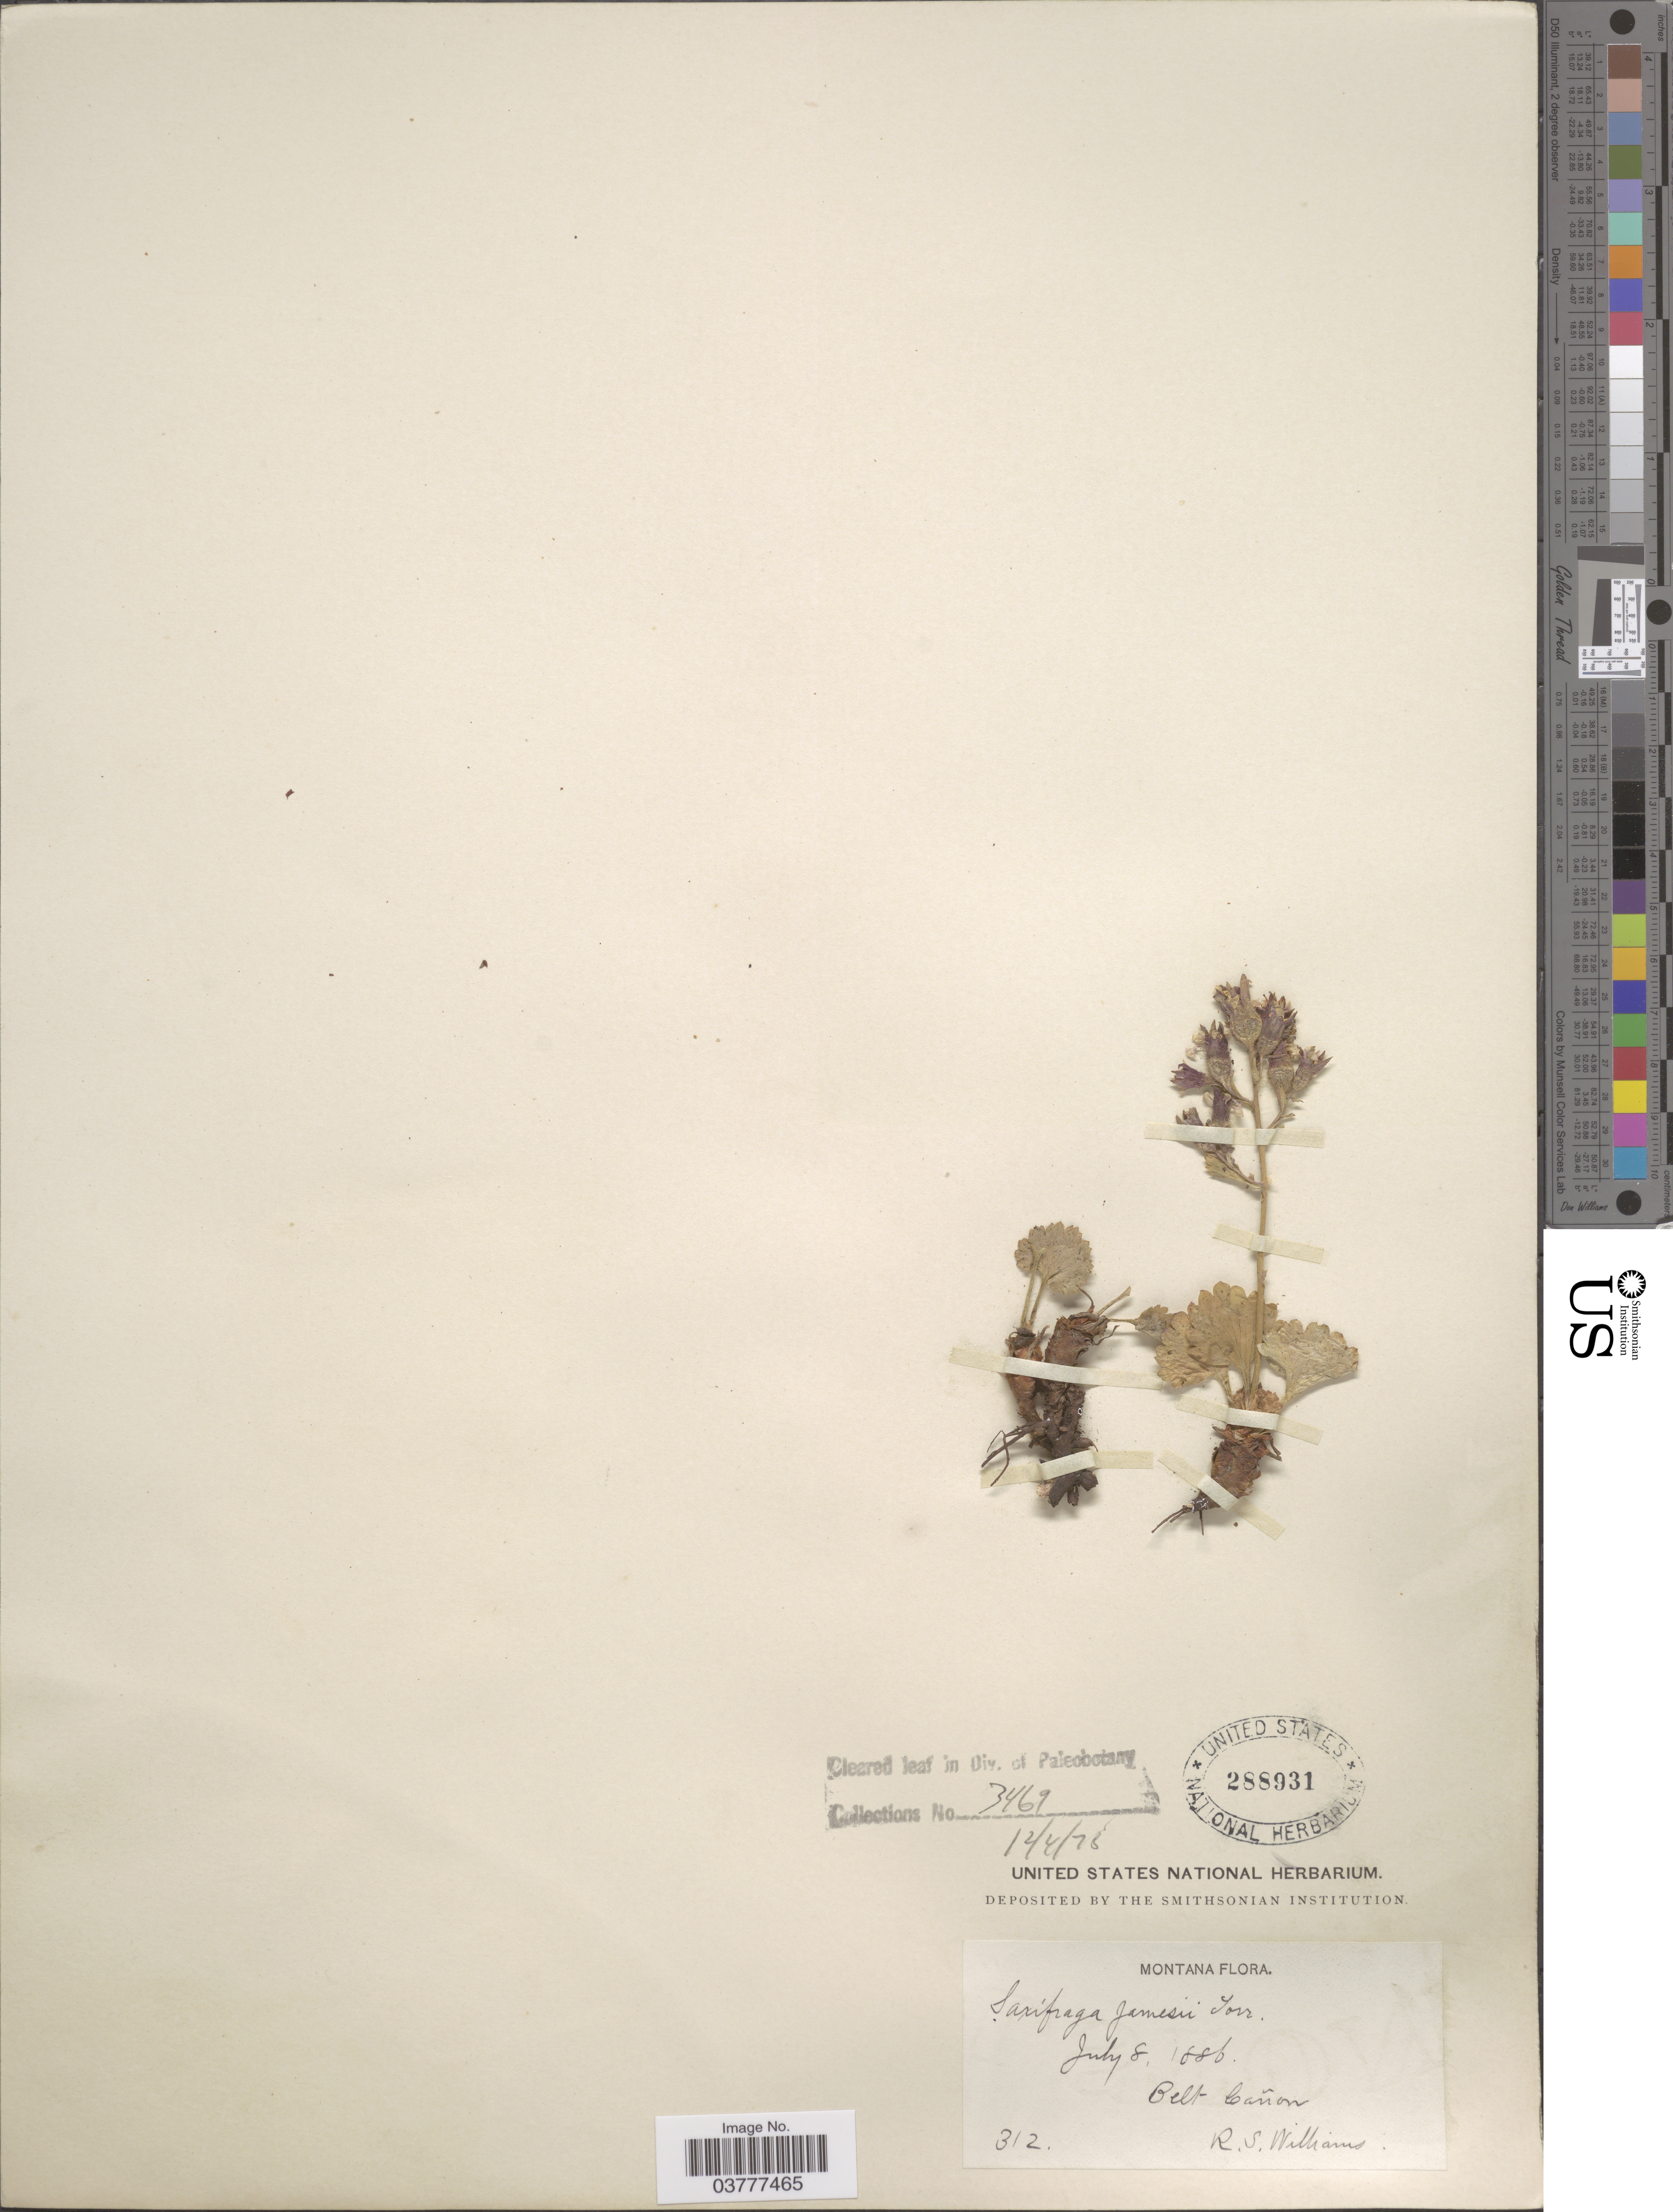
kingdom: Plantae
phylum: Tracheophyta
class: Magnoliopsida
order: Saxifragales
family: Saxifragaceae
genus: Telesonix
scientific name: Telesonix jamesii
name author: (Torr.) Raf.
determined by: Strong, Mark T., (BOT), Smithsonian Institution - National Museum of Natural History (UNITED STATES)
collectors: R. S. Williams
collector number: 312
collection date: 1886-07-08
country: United States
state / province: Montana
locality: Belt Cañon.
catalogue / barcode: US 288931